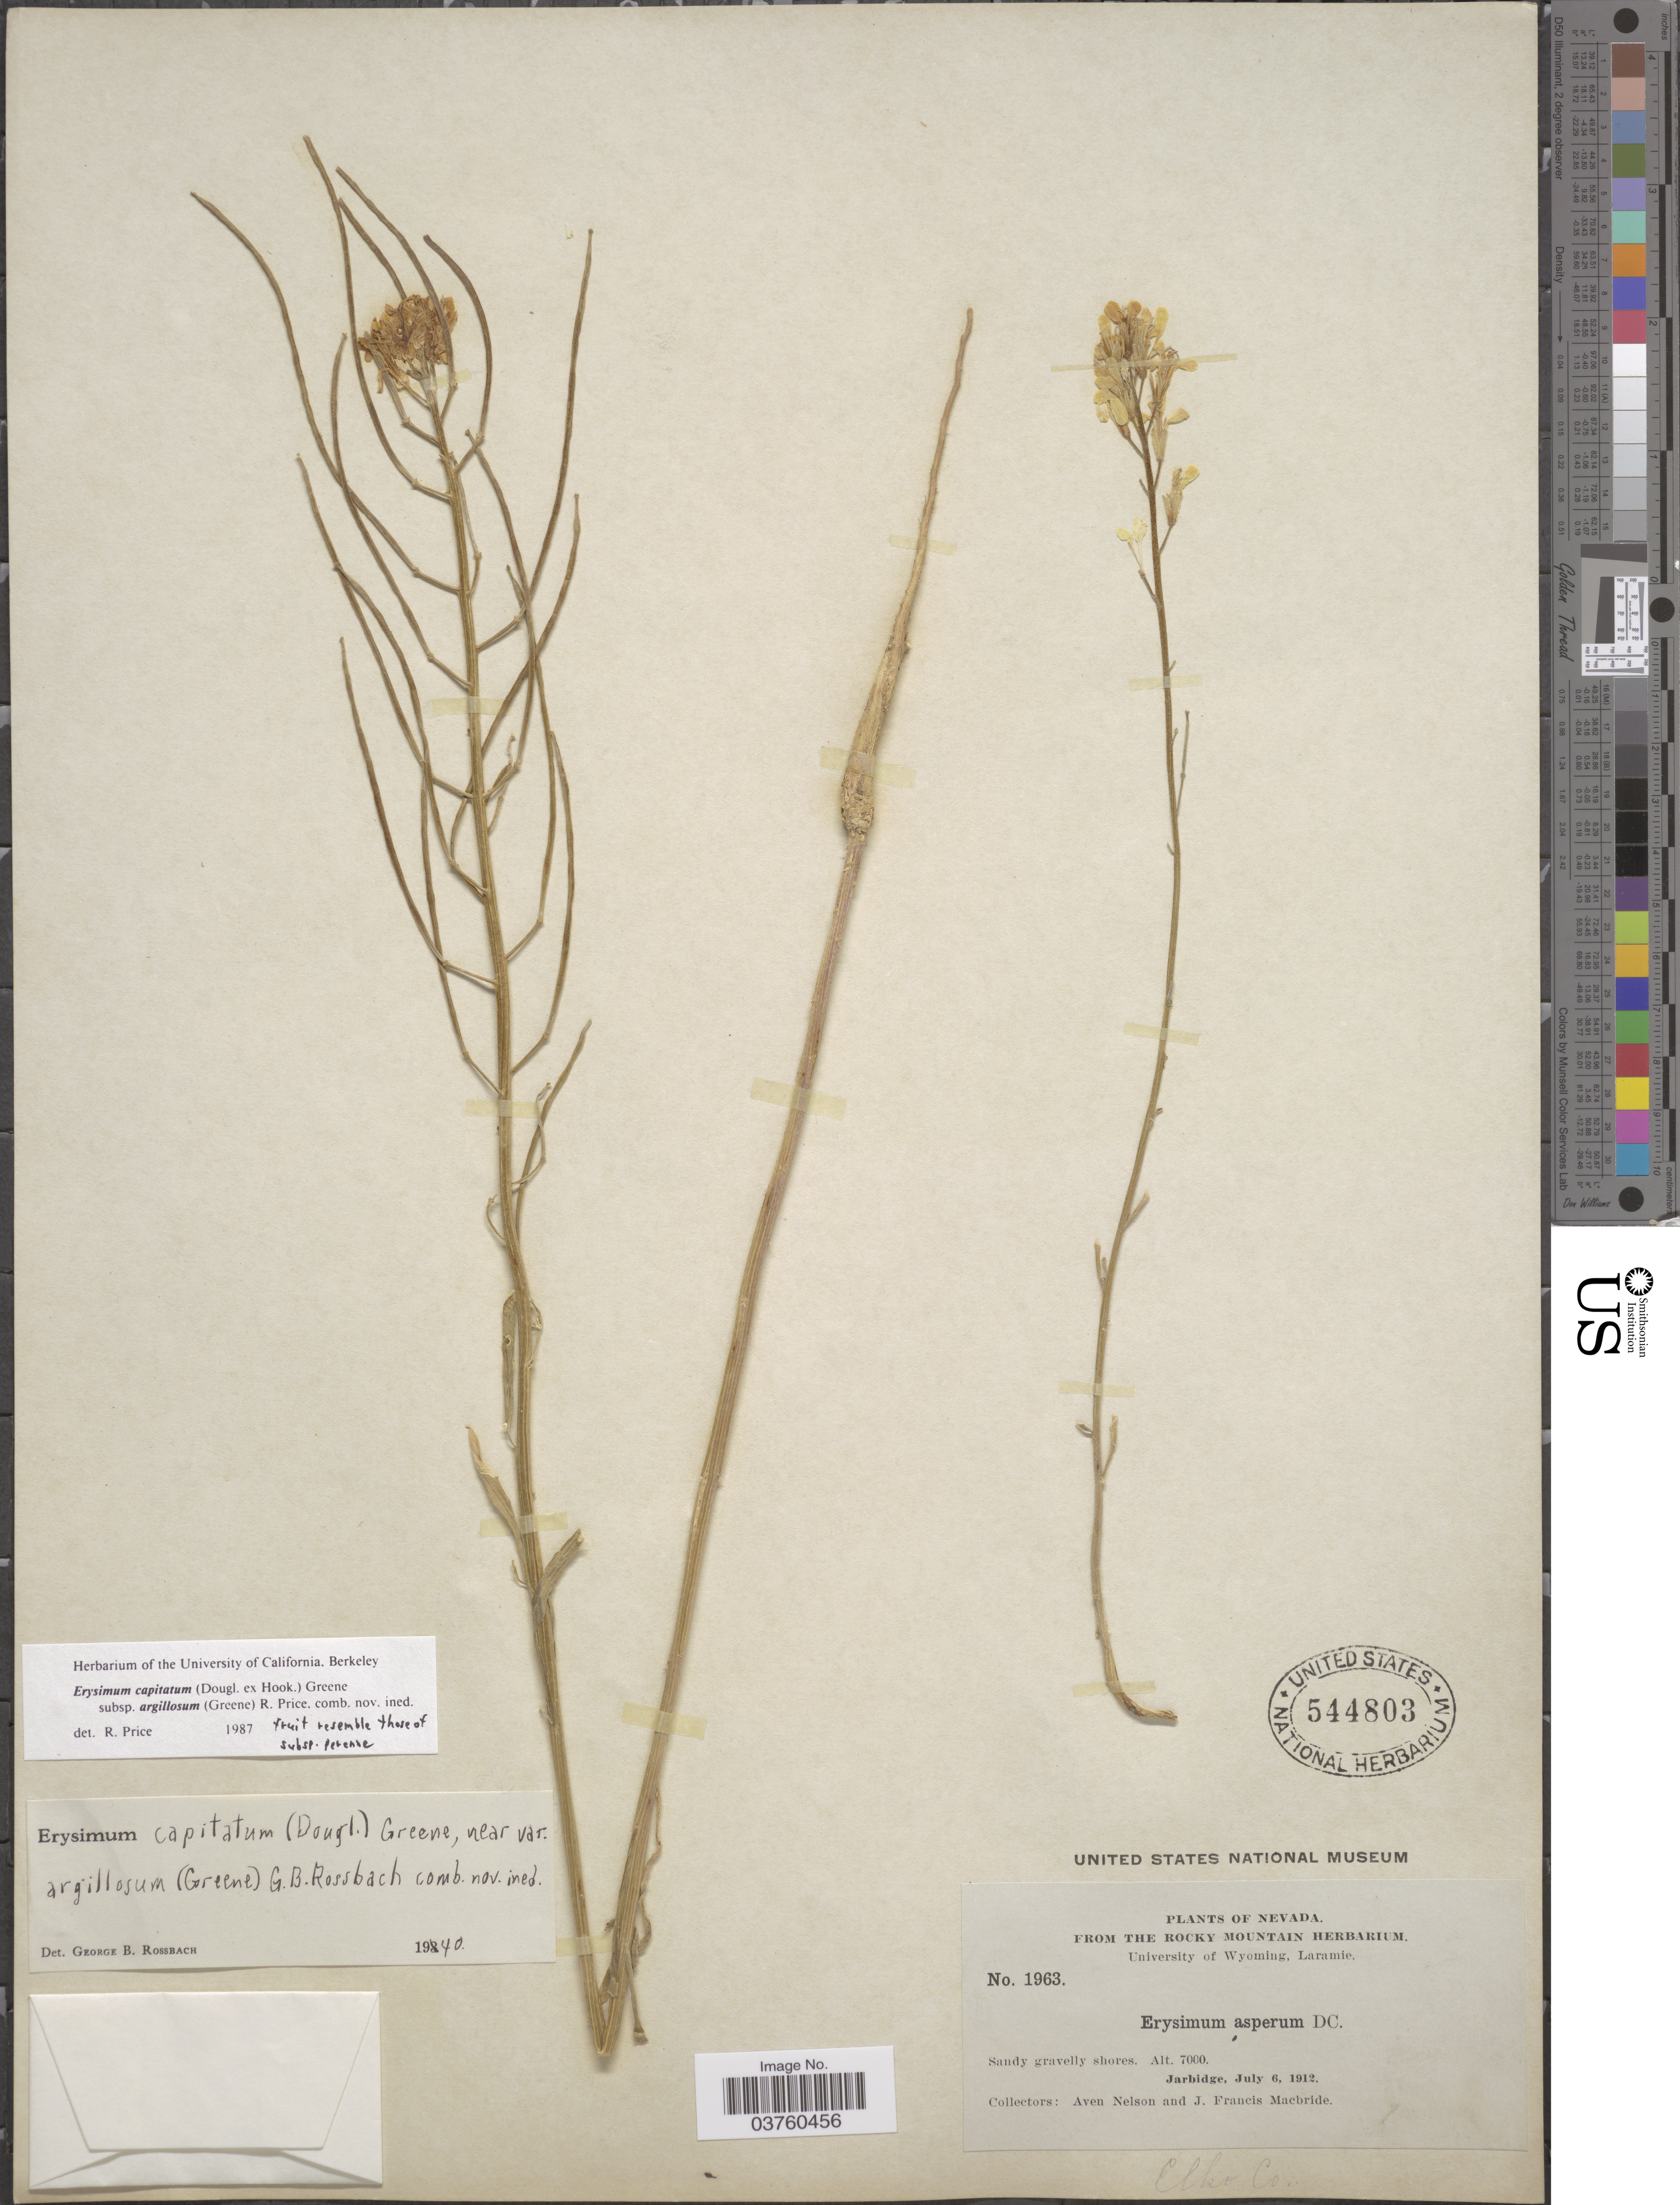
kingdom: Plantae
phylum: Tracheophyta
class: Magnoliopsida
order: Brassicales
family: Brassicaceae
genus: Erysimum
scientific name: Erysimum capitatum subsp. argillosum (Greene) R.A. Price comb. nov. ined.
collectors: A. Nelson & J. F. Macbride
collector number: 1963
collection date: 1912-07-06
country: United States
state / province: Nevada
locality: Jarbidge. Elko Co.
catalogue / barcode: US 544803